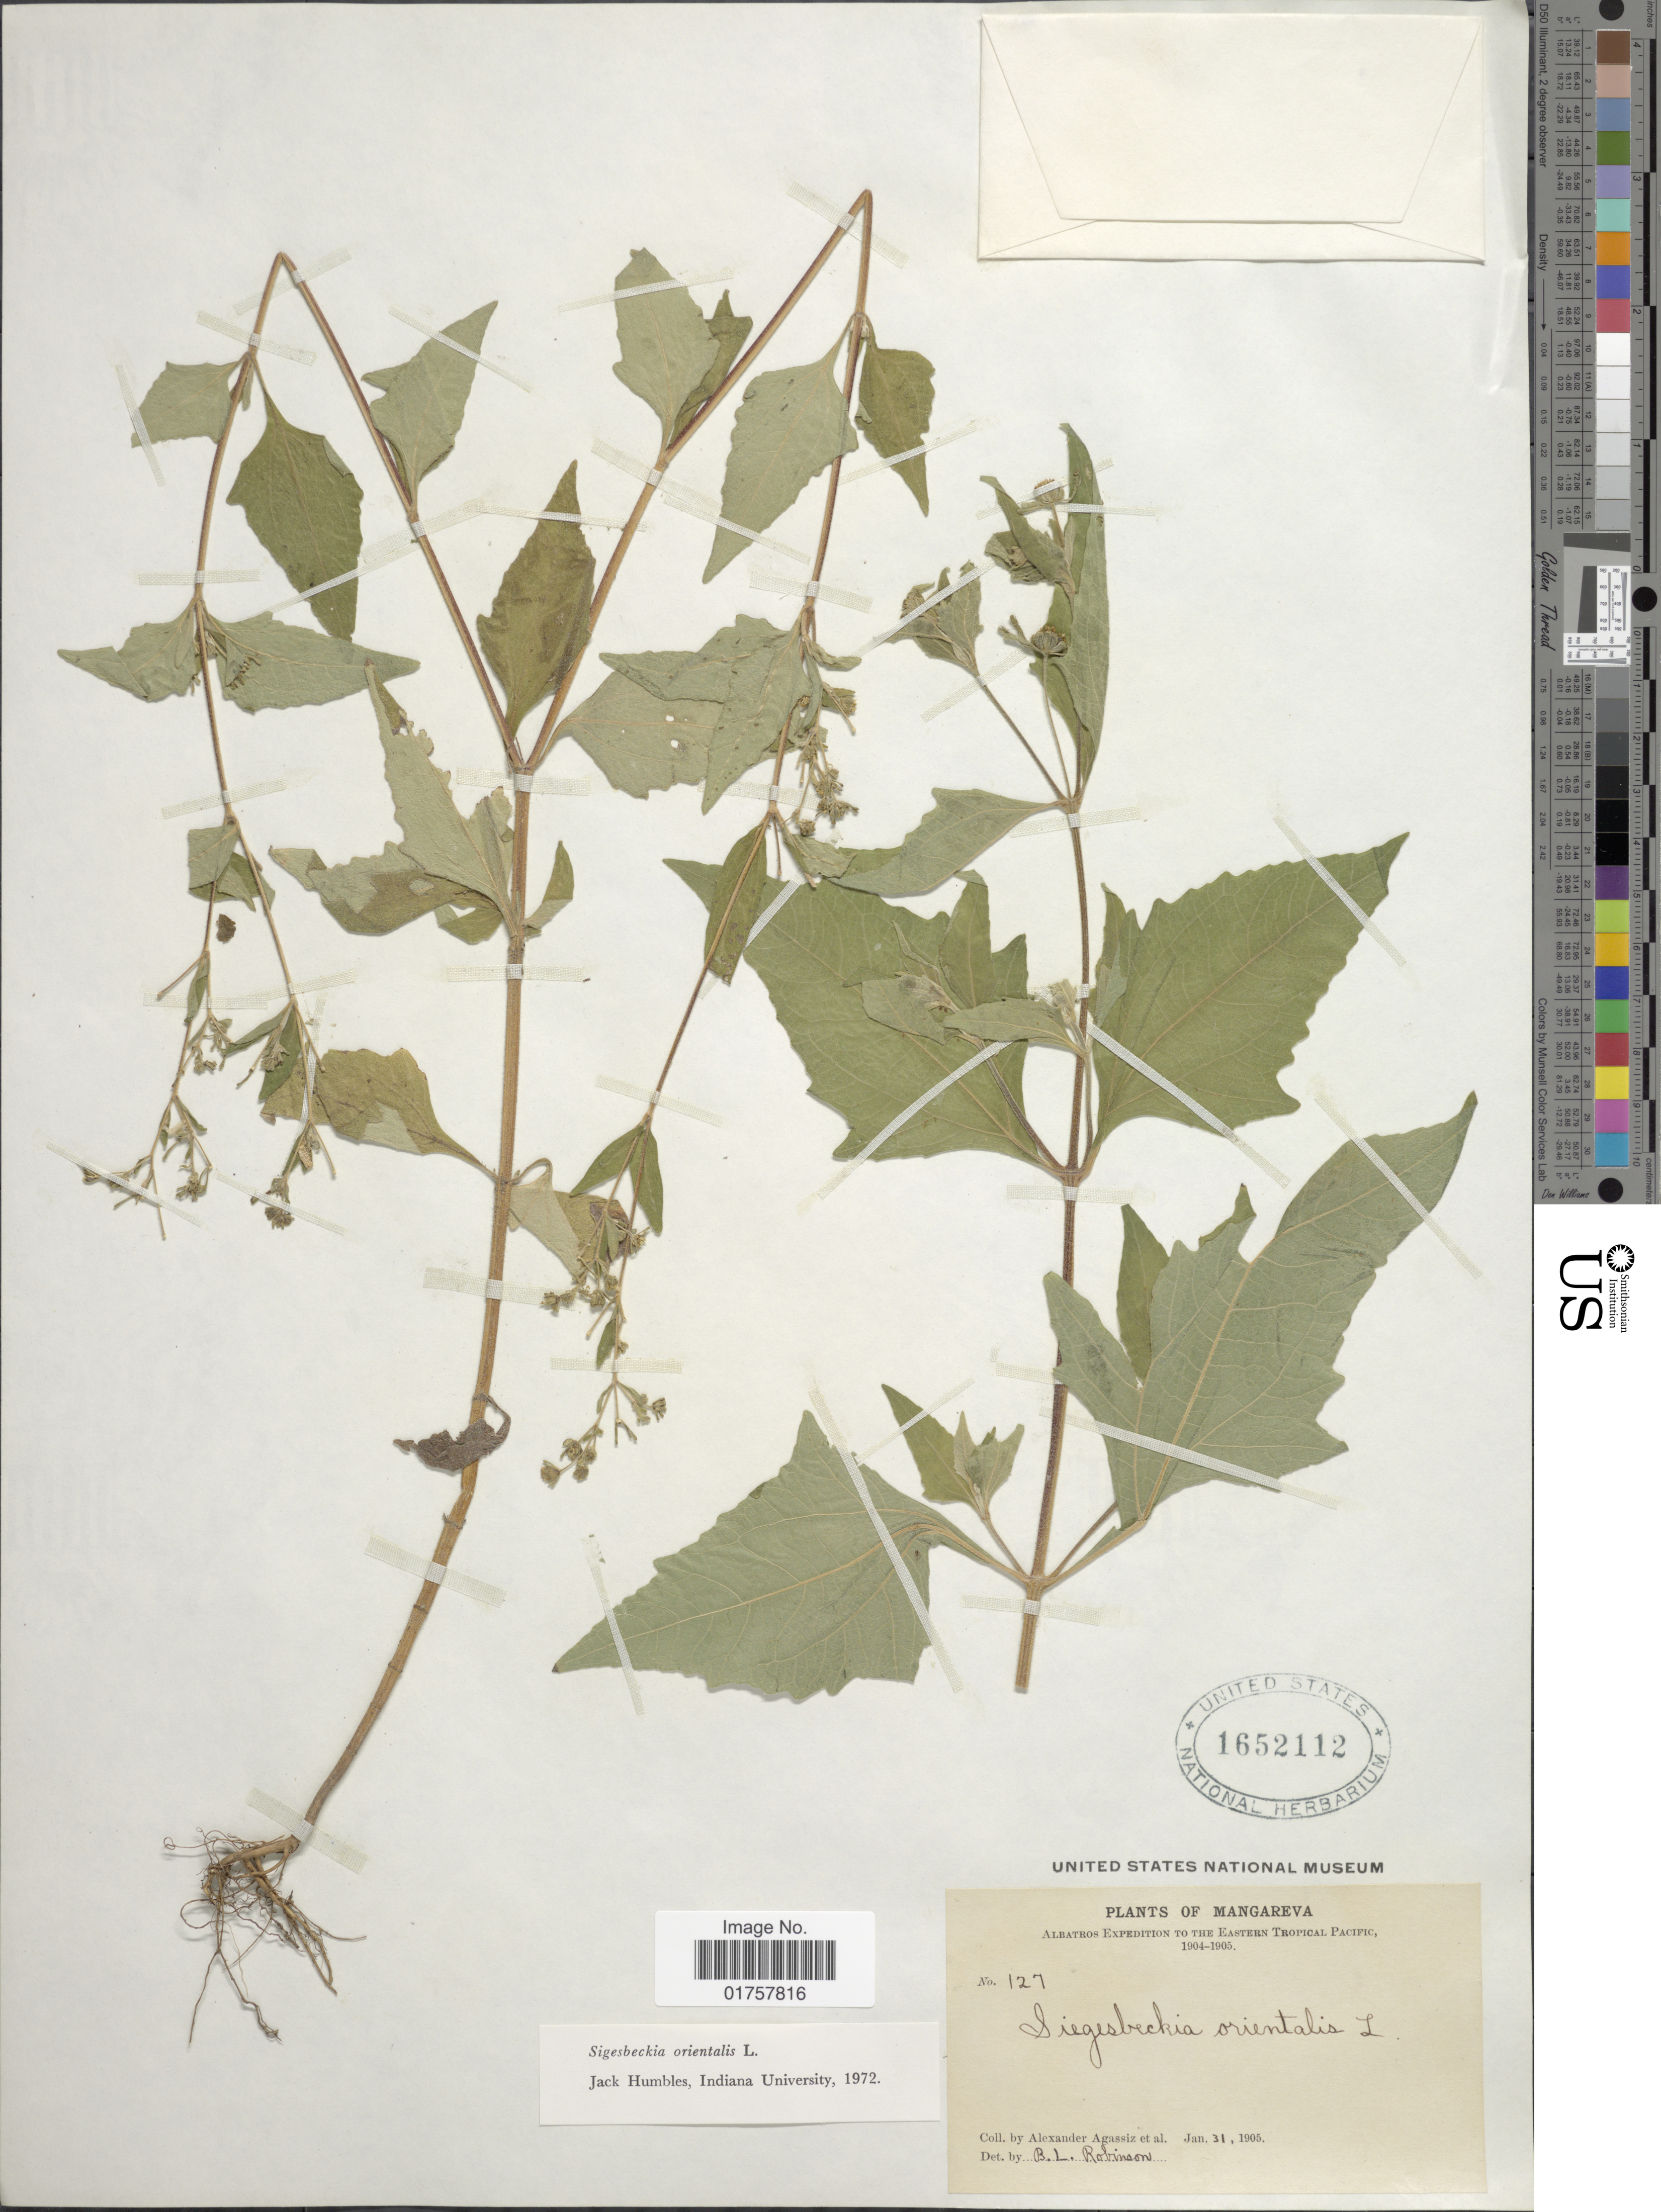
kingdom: Plantae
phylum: Tracheophyta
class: Magnoliopsida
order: Asterales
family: Asteraceae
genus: Sigesbeckia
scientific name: Sigesbeckia orientalis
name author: L.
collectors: A. E. Agassiz & et al.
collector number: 127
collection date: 1905-01-31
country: French Polynesia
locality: Mangareva, Albatros to The Eastern Tropical Pacific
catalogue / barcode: US 1652112